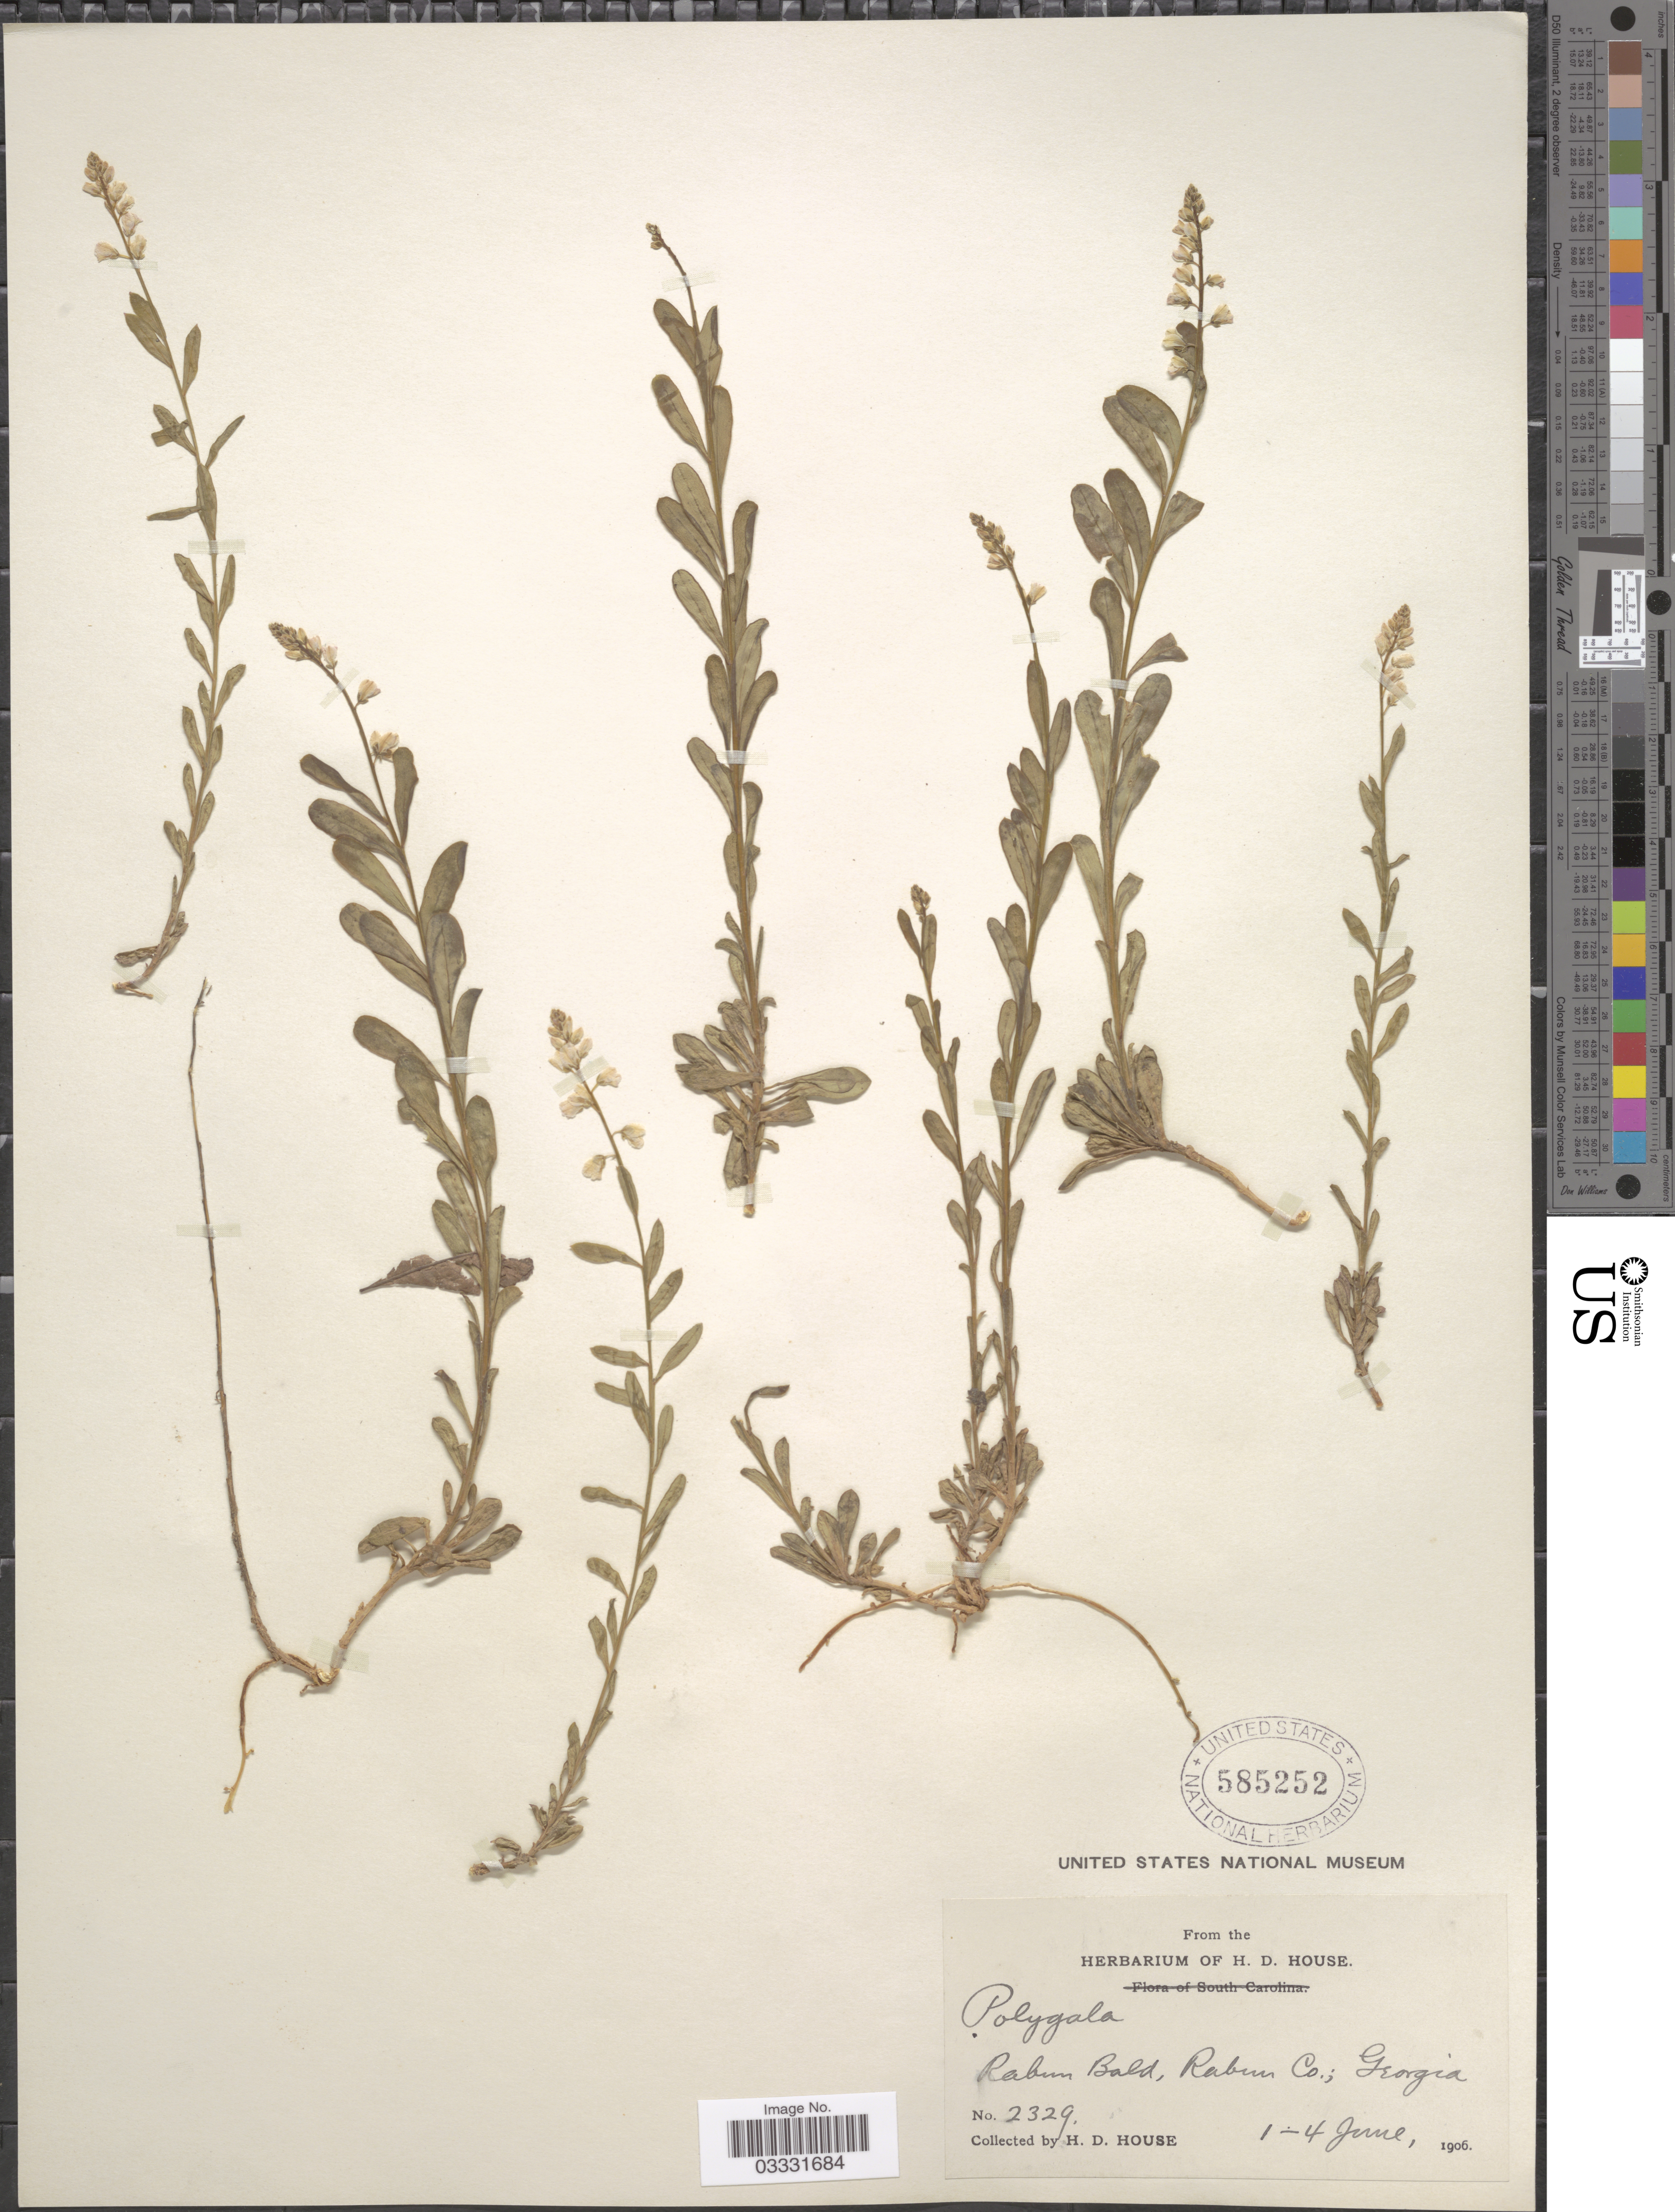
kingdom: Plantae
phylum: Tracheophyta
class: Magnoliopsida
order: Fabales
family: Polygalaceae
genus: Polygala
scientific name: Polygala polygama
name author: Walter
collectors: H. D. House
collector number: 2329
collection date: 1906-06-01/1906-06-04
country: United States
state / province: Georgia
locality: Rabun Bald, Rabun Co.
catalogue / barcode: US 585252